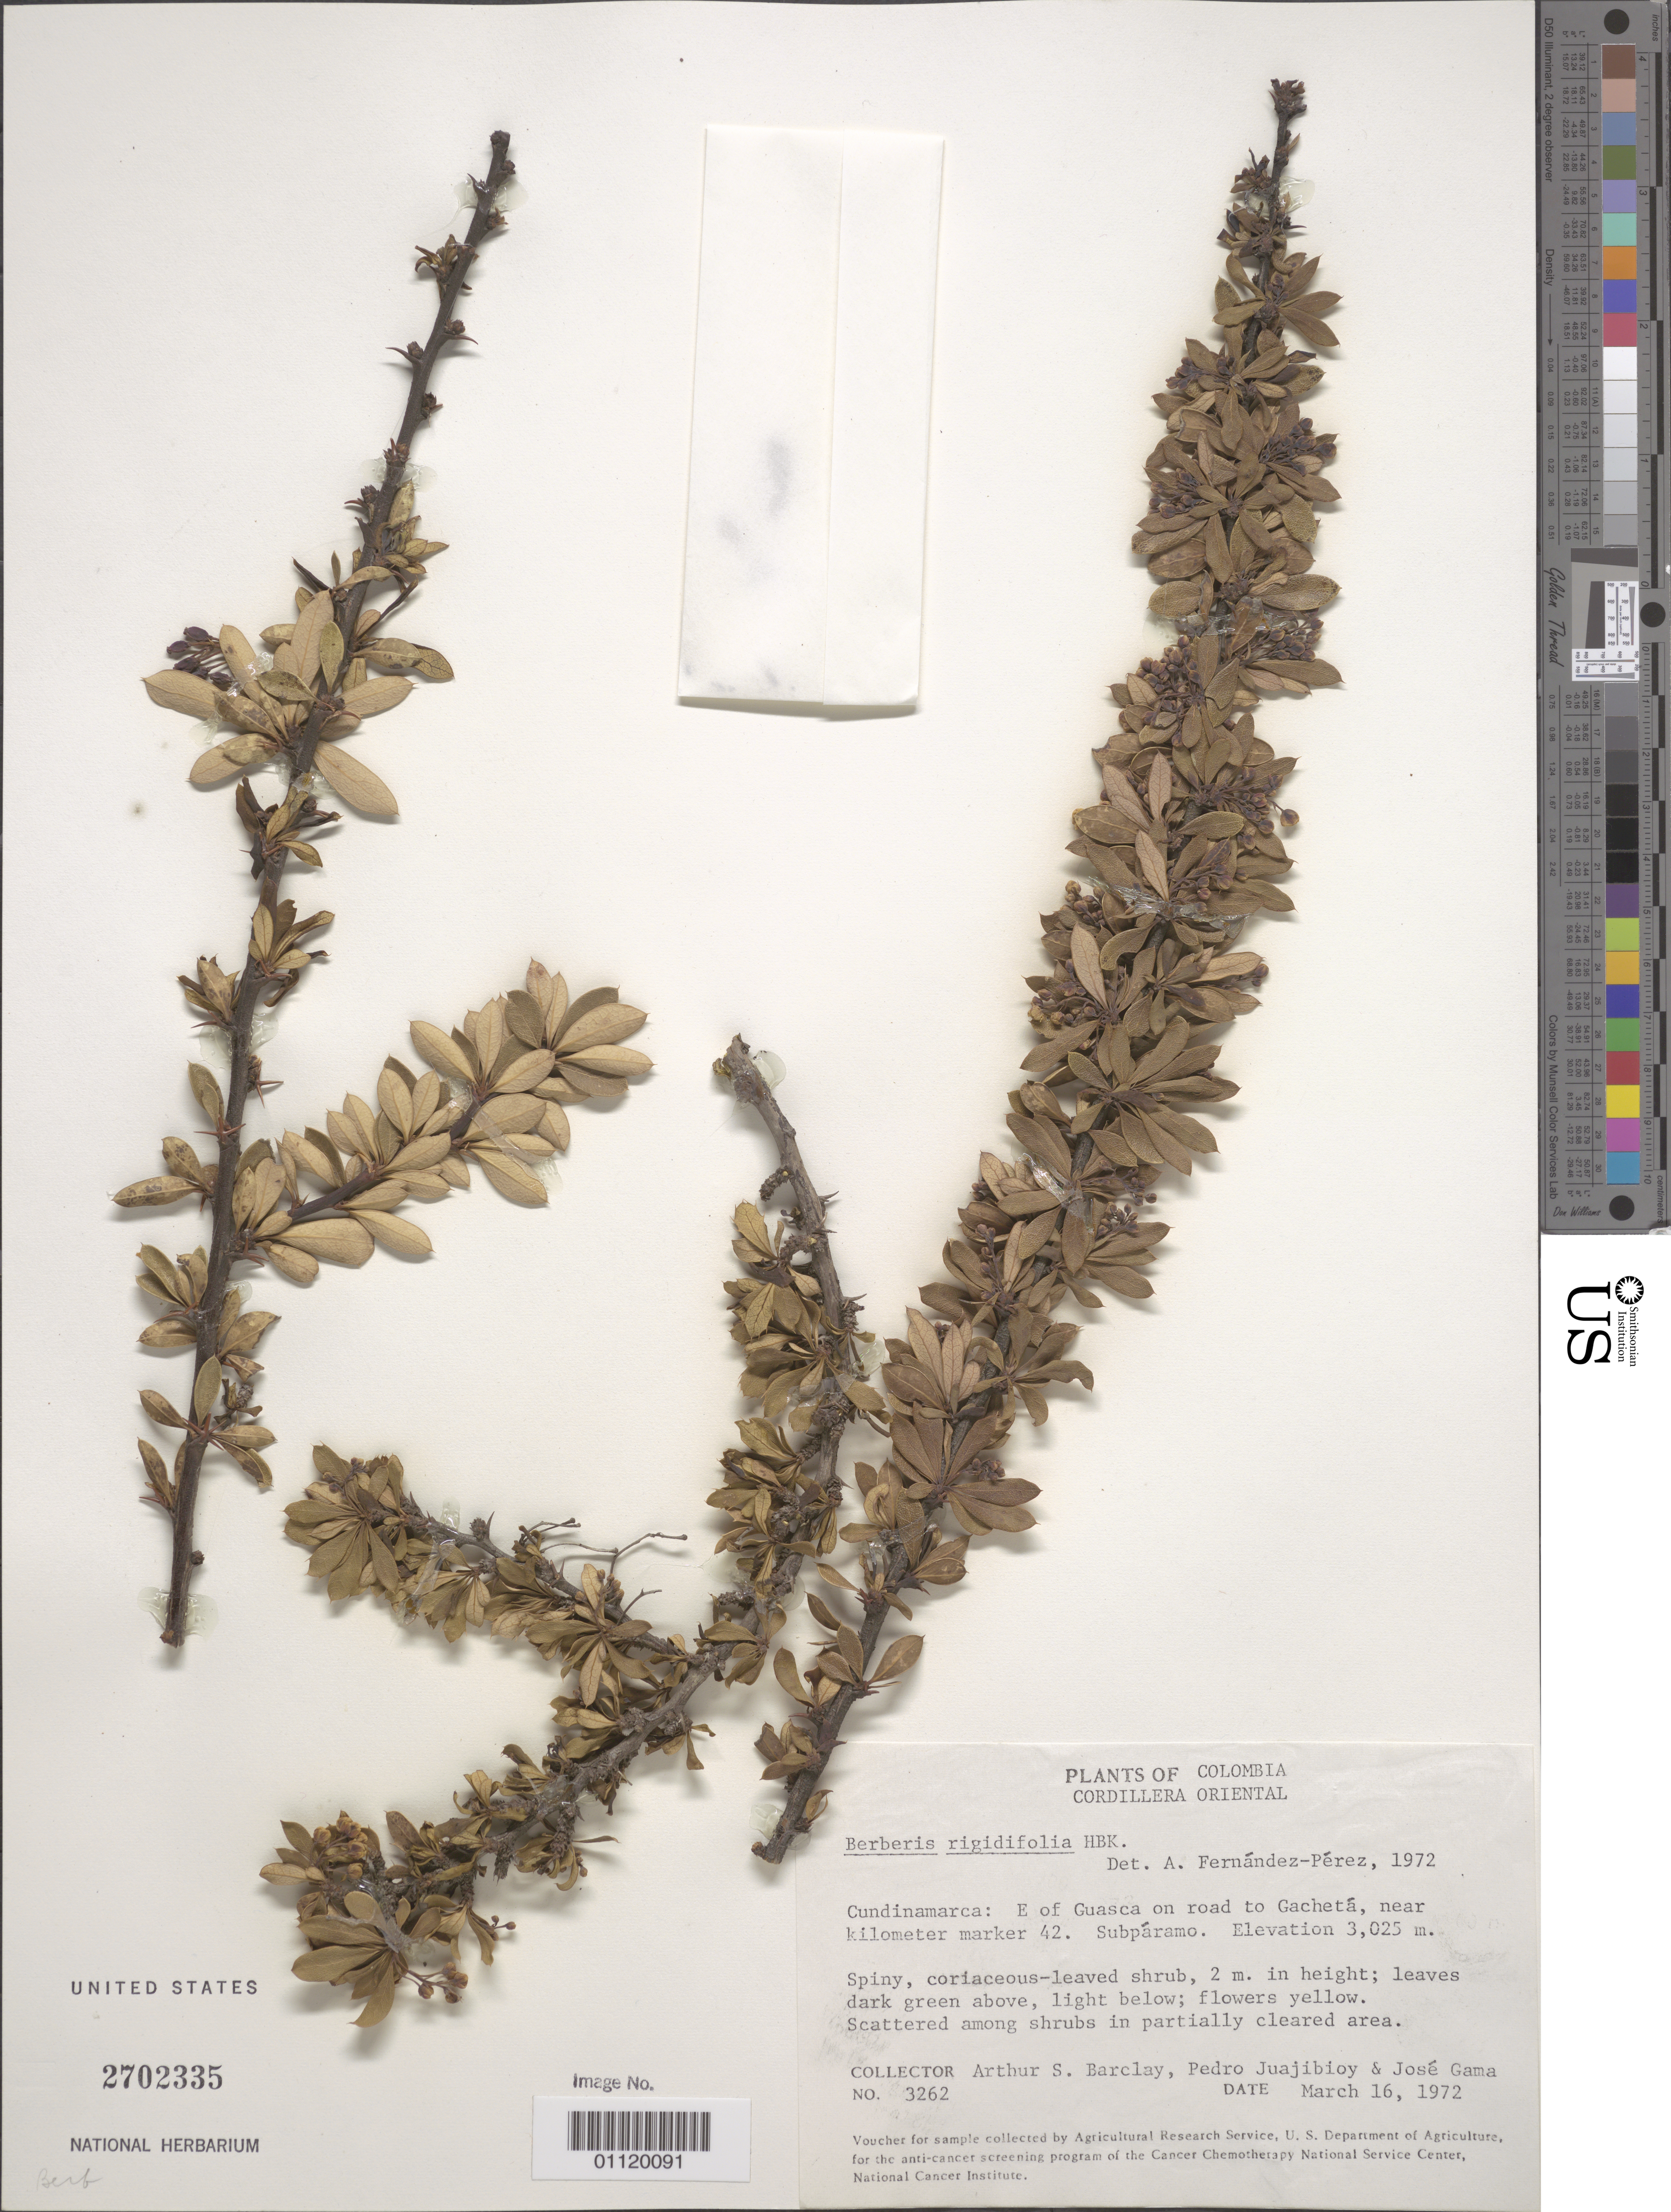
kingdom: Plantae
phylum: Tracheophyta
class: Magnoliopsida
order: Ranunculales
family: Berberidaceae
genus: Berberis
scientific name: Berberis rigidifolia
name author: Kunth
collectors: A. S. Barclay, P. Juajibioy & J. Gama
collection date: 1972-03-16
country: Colombia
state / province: Cundinamarca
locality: Cordillera Oriental: East of Guasca on road to Gachetá, near kilometer marker 42. Subpáramo.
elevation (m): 3025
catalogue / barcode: US 2702335